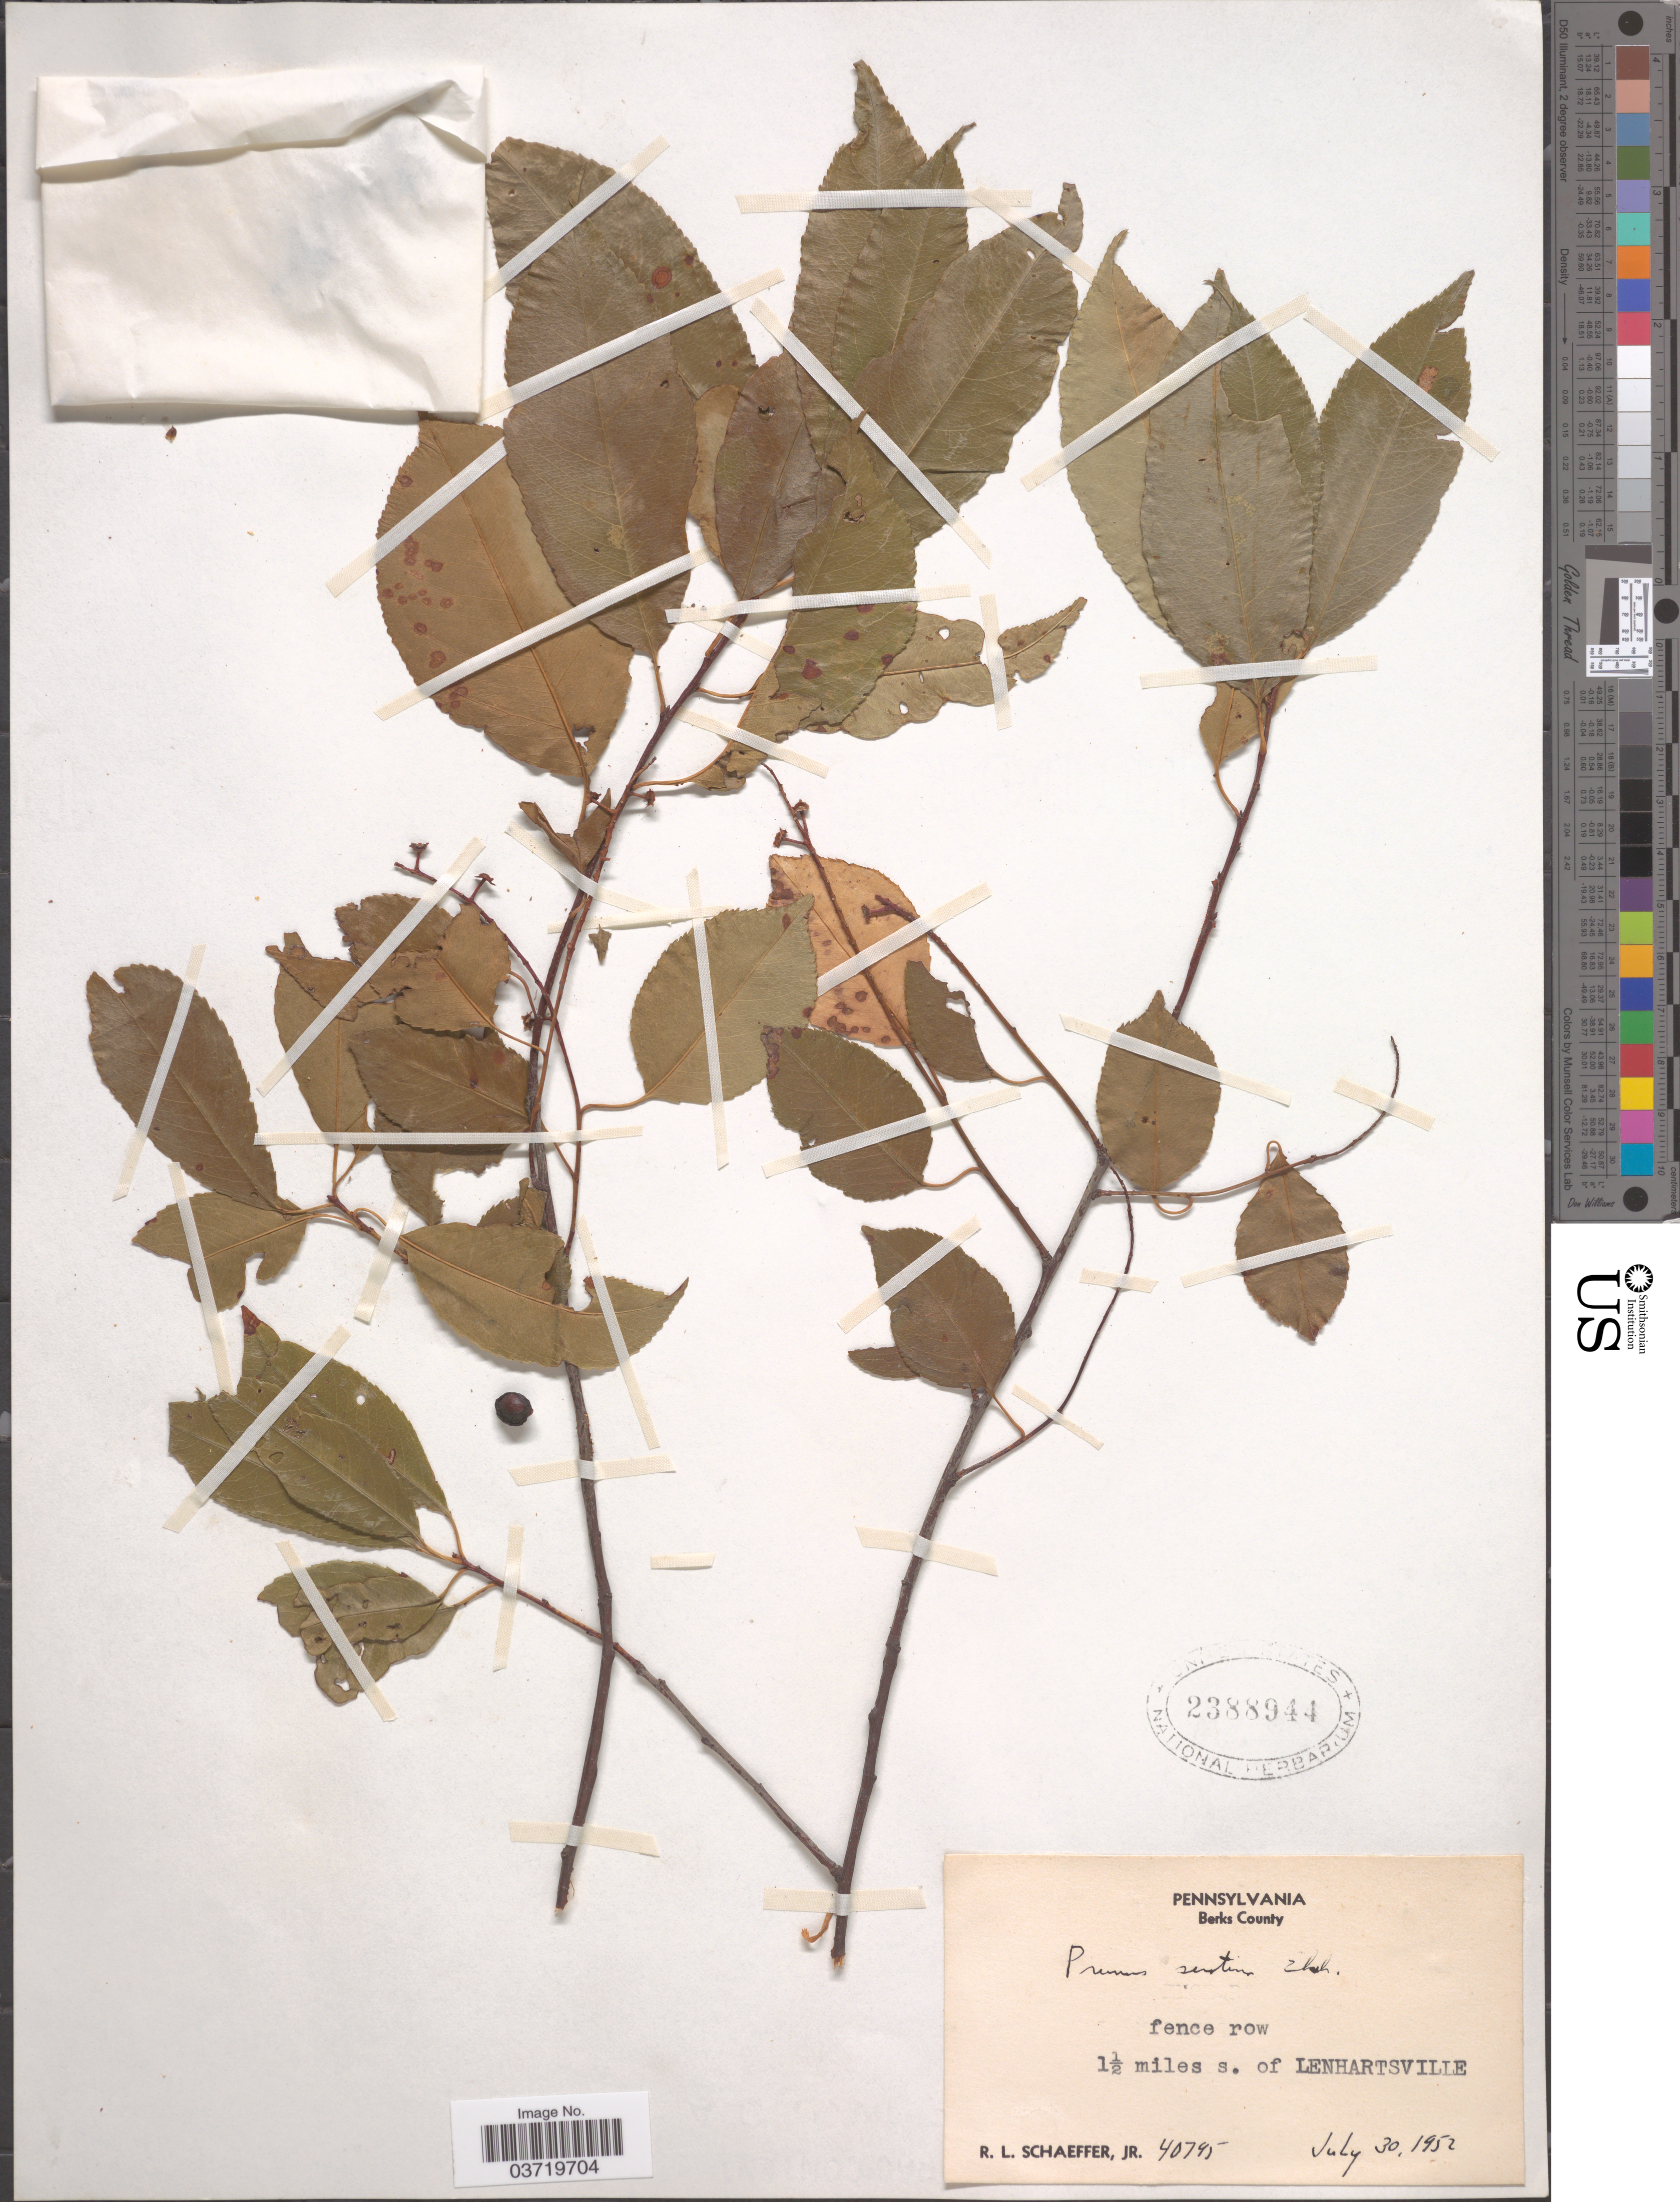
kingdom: Plantae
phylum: Tracheophyta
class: Magnoliopsida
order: Rosales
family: Rosaceae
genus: Prunus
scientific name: Prunus serotina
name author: Ehrh.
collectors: R. L. Schaeffer Jr.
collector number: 40795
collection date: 1952-07-30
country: United States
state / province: Pennsylvania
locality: Berks County. Fence row. 1½ miles s. of Lenhartsville.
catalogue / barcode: US 2388944